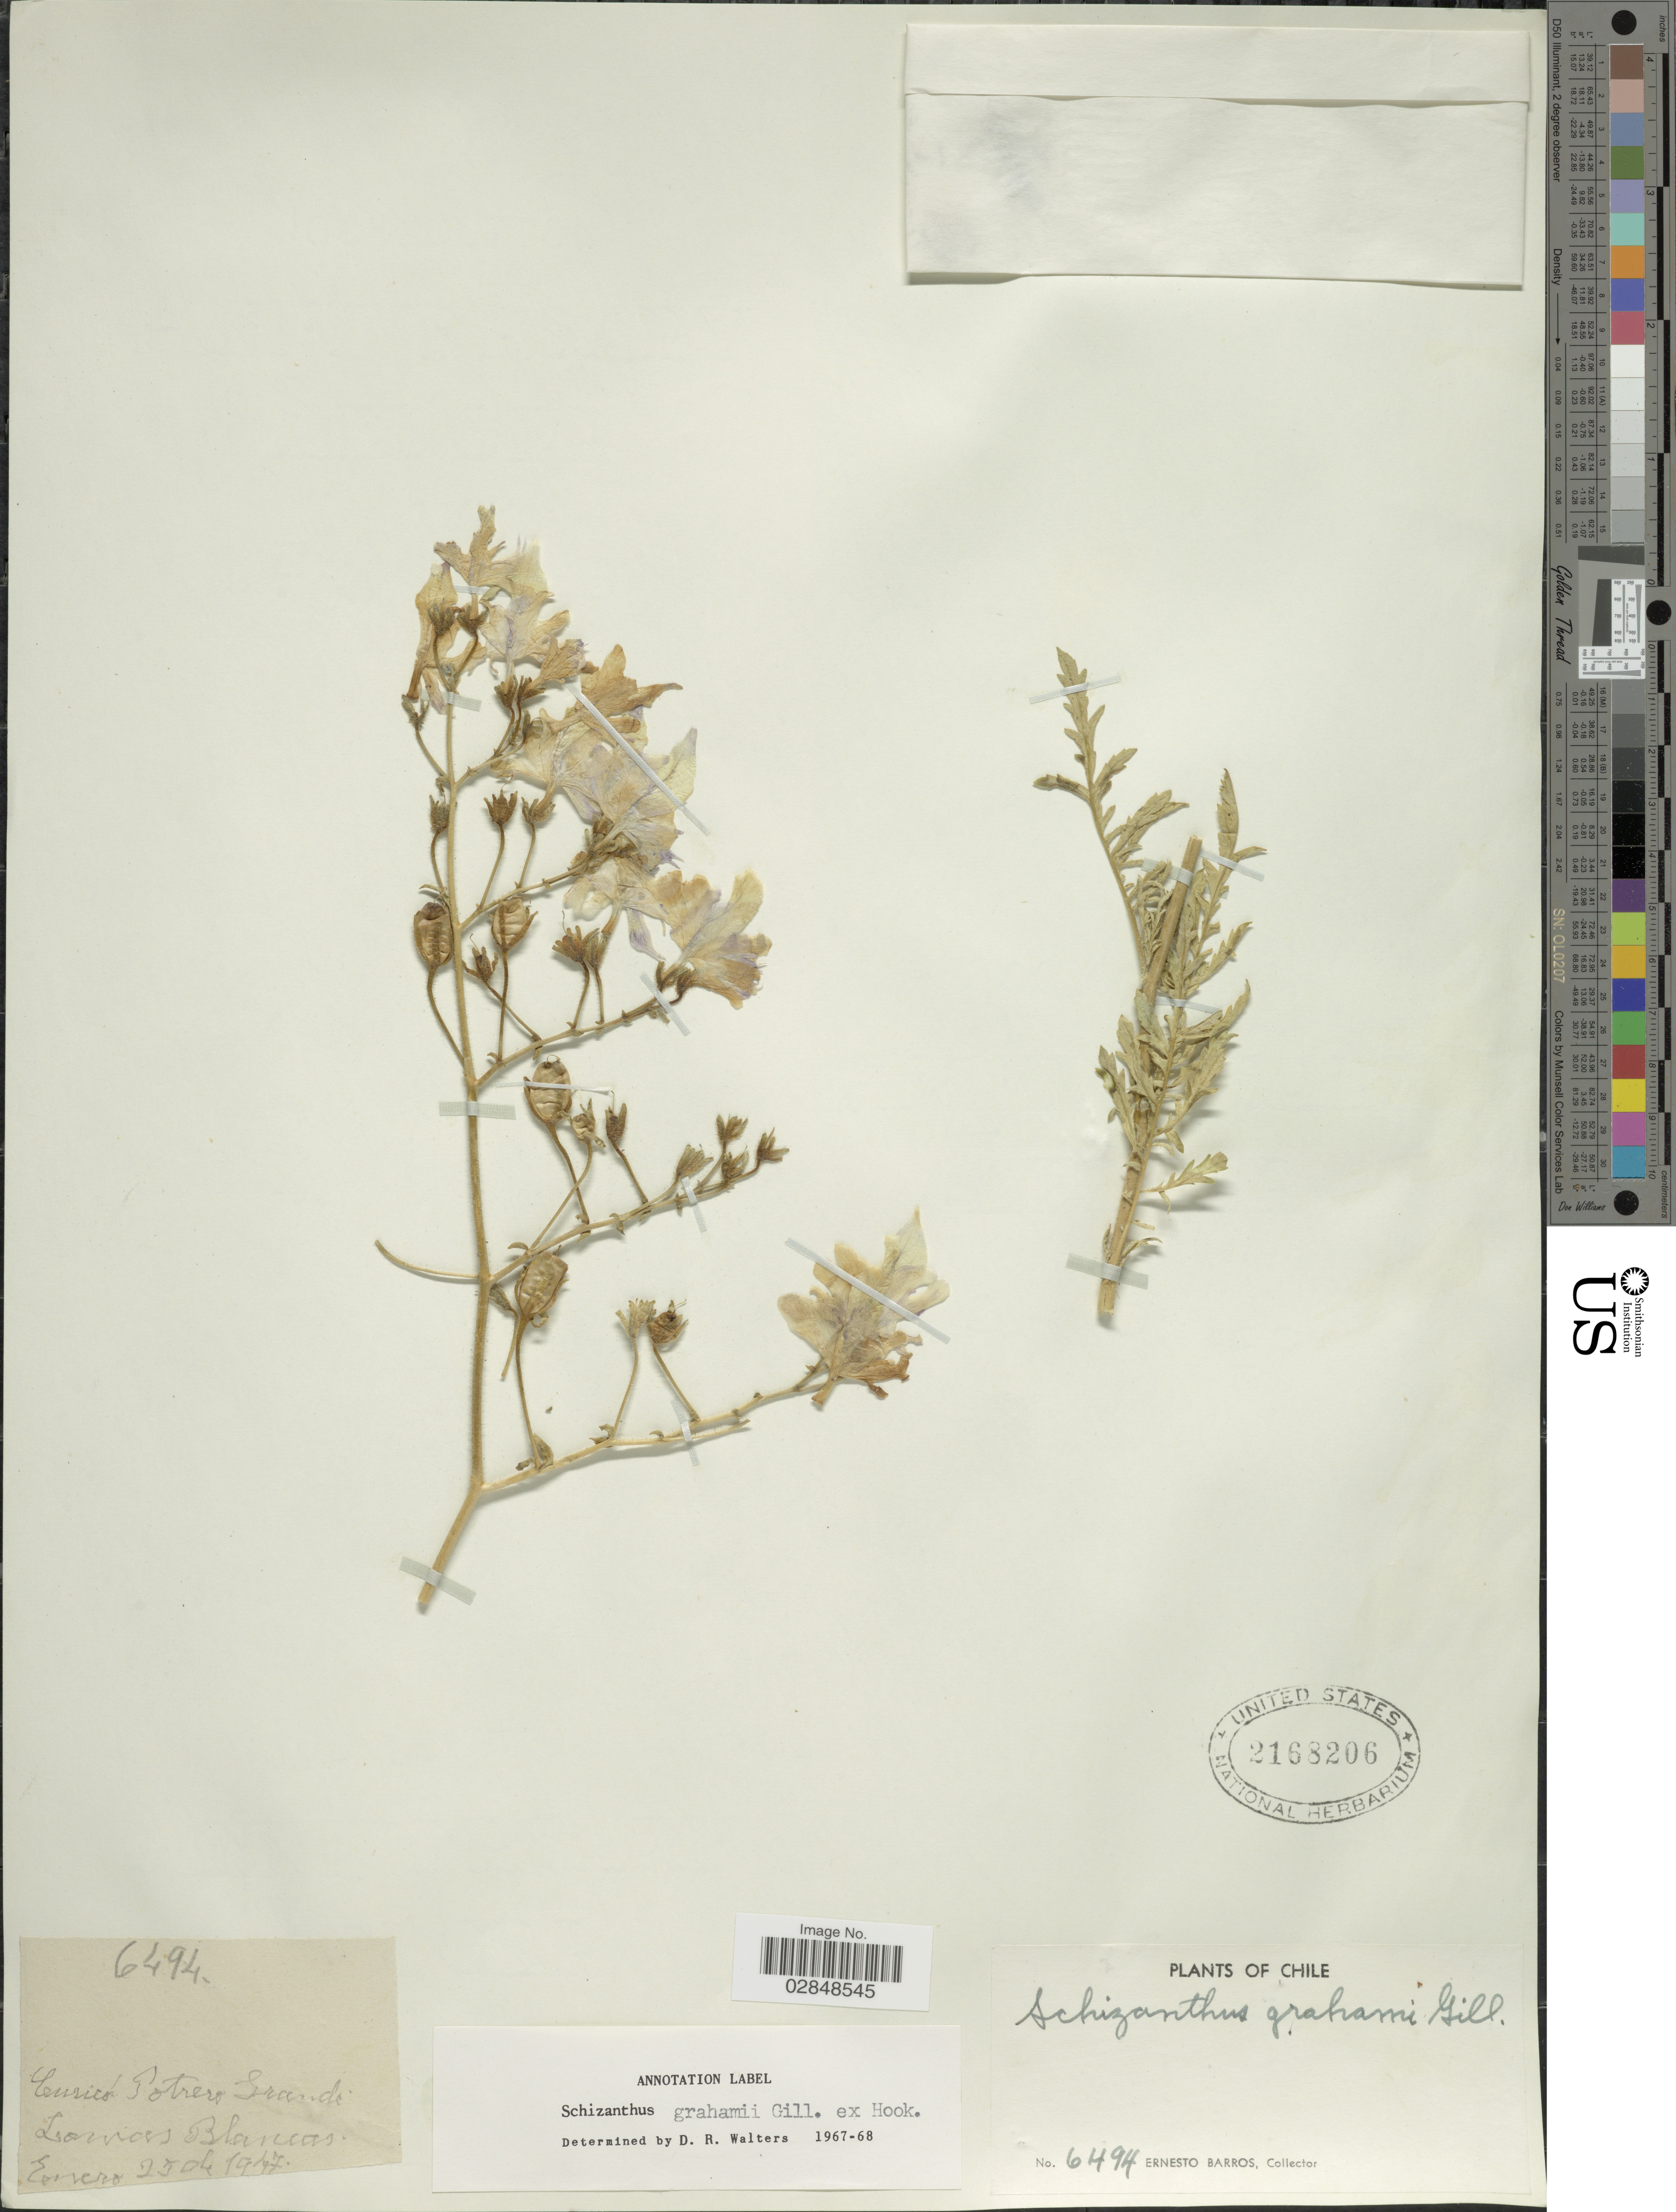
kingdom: Plantae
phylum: Tracheophyta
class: Magnoliopsida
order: Solanales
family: Solanaceae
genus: Schizanthus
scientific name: Schizanthus grahamii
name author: Gillies ex Hook.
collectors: E. Barros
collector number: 6494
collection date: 1947-01-25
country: Chile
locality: Curicó Potrero Grande. Lomas Blancas.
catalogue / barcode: US 2168206